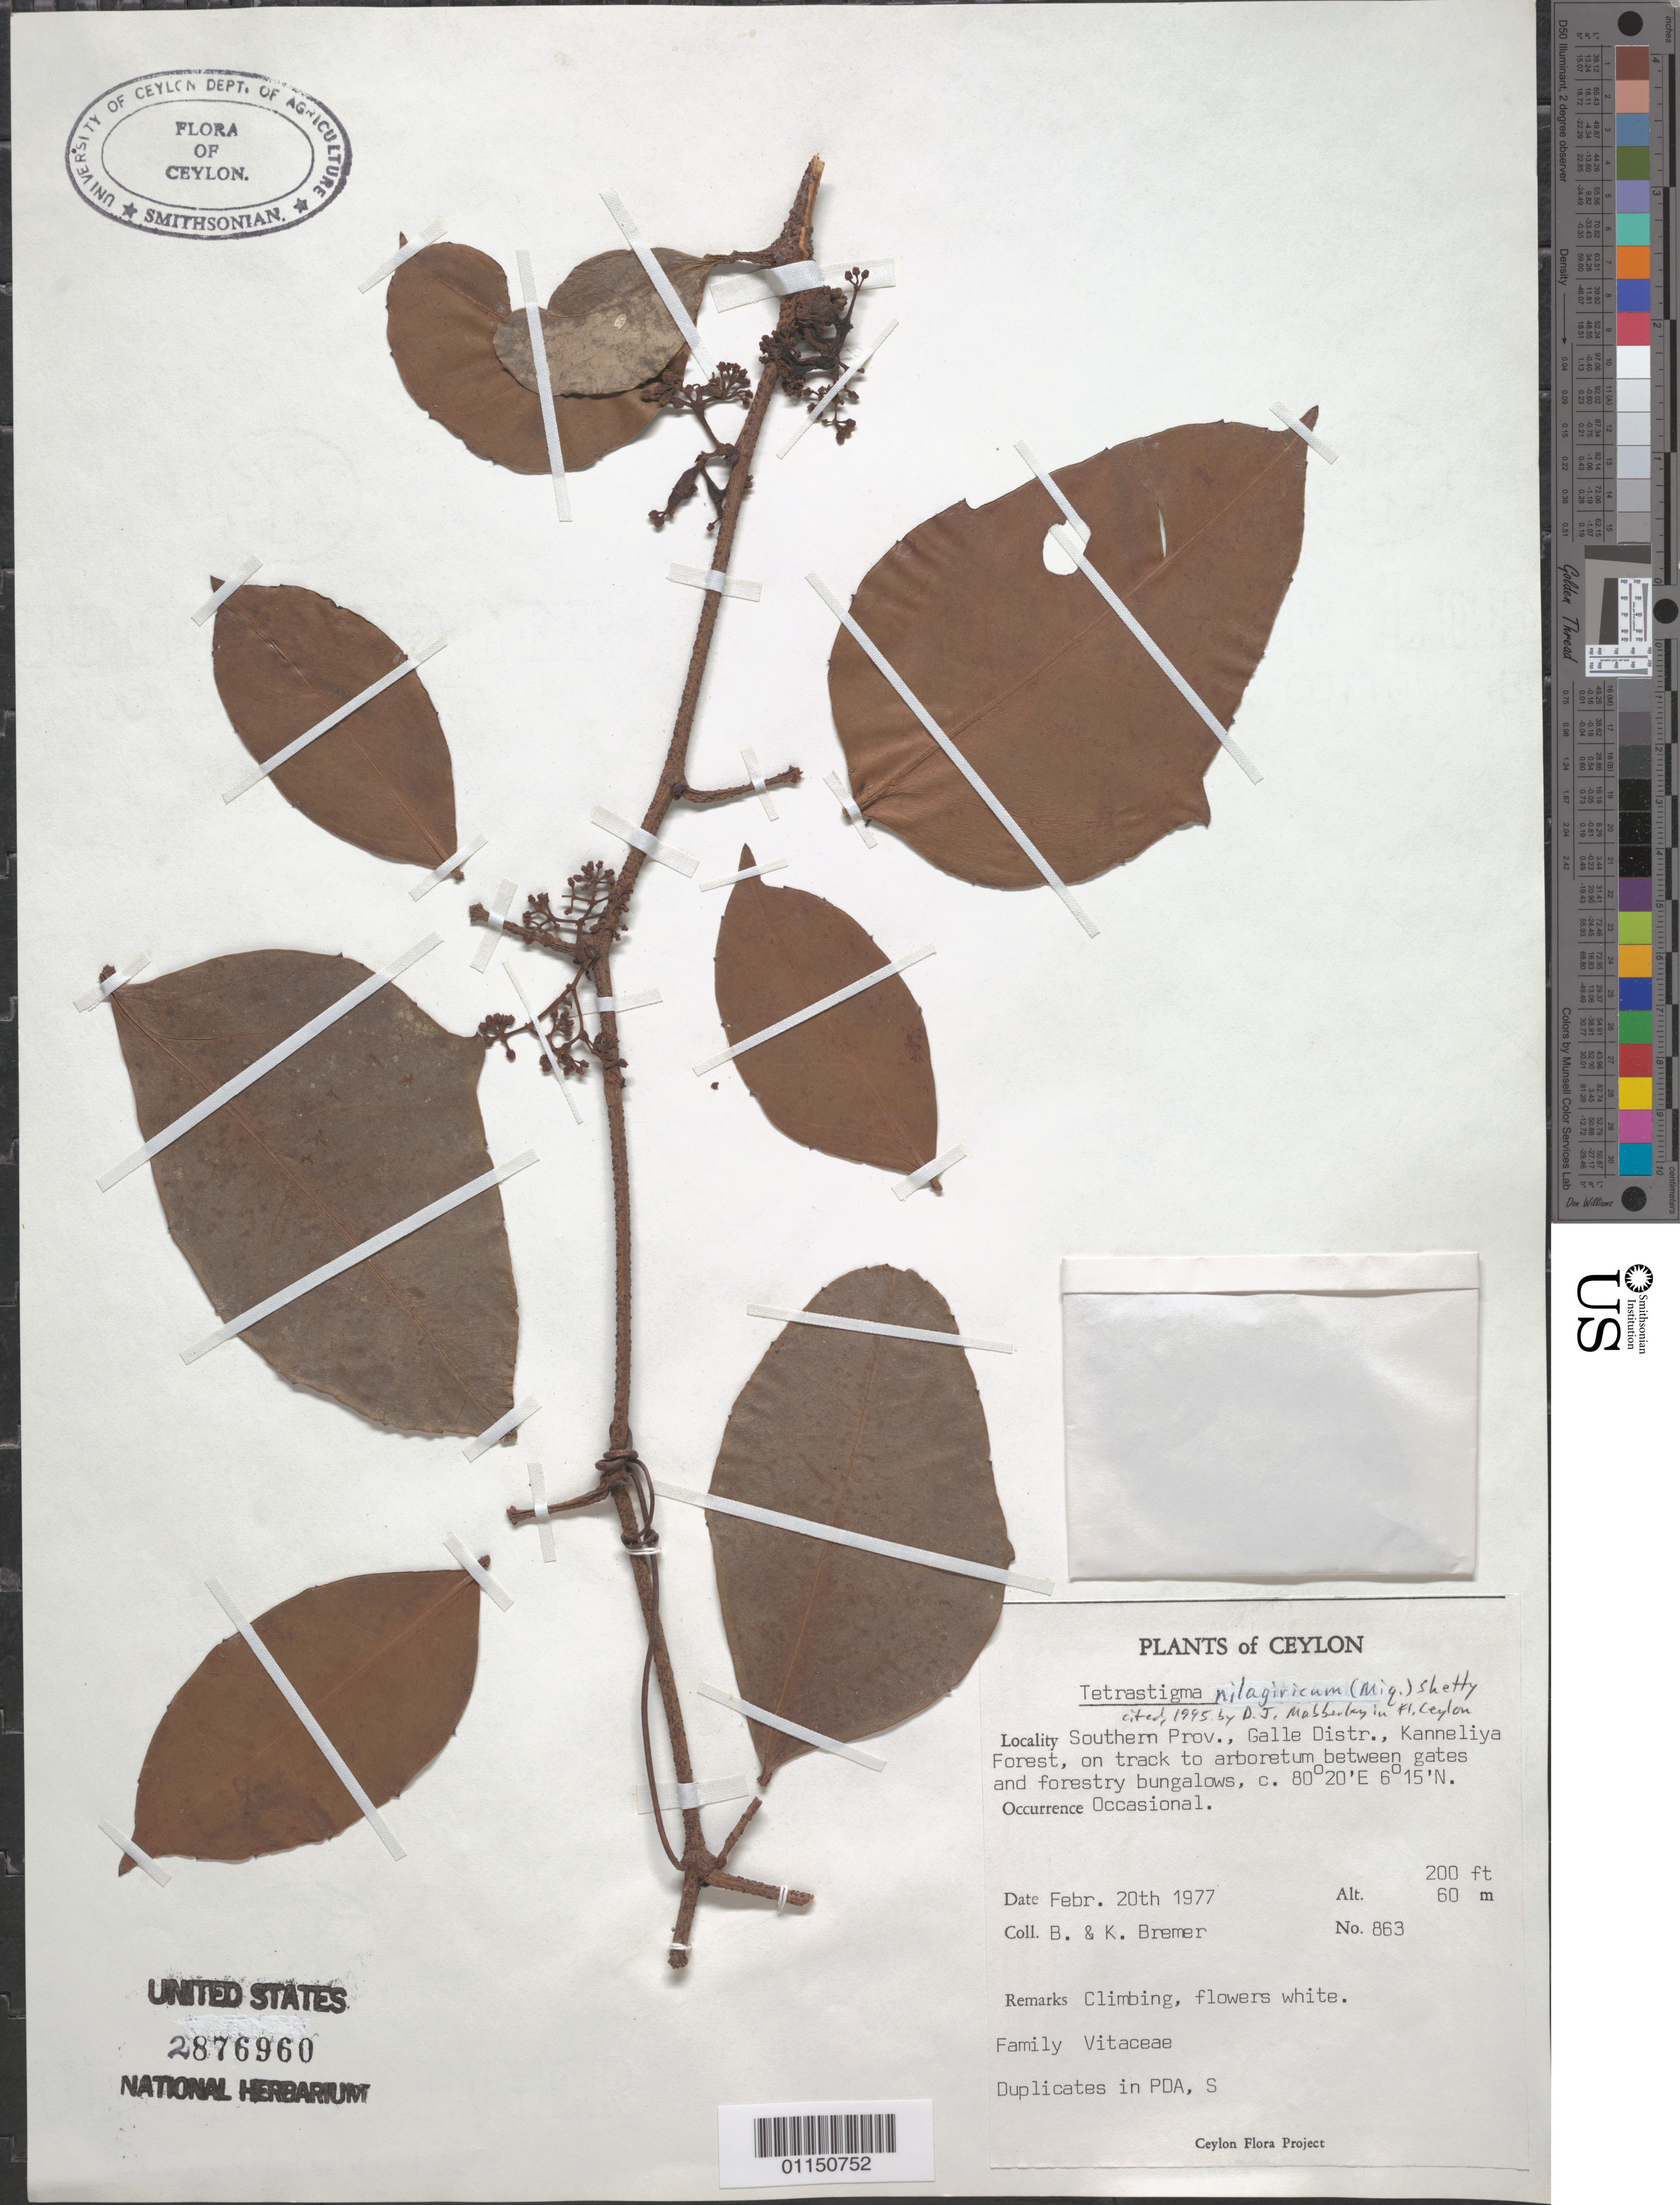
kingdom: Plantae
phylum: Tracheophyta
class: Magnoliopsida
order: Vitales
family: Vitaceae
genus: Tetrastigma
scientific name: Tetrastigma nilagiricum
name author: (Mig.) B.V. Shetty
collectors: B. Bremer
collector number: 863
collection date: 1977-02-20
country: Sri Lanka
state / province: Southern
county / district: Galle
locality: Kanneliya Forest.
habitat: Climbing. Occasional.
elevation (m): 61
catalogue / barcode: US 2876960